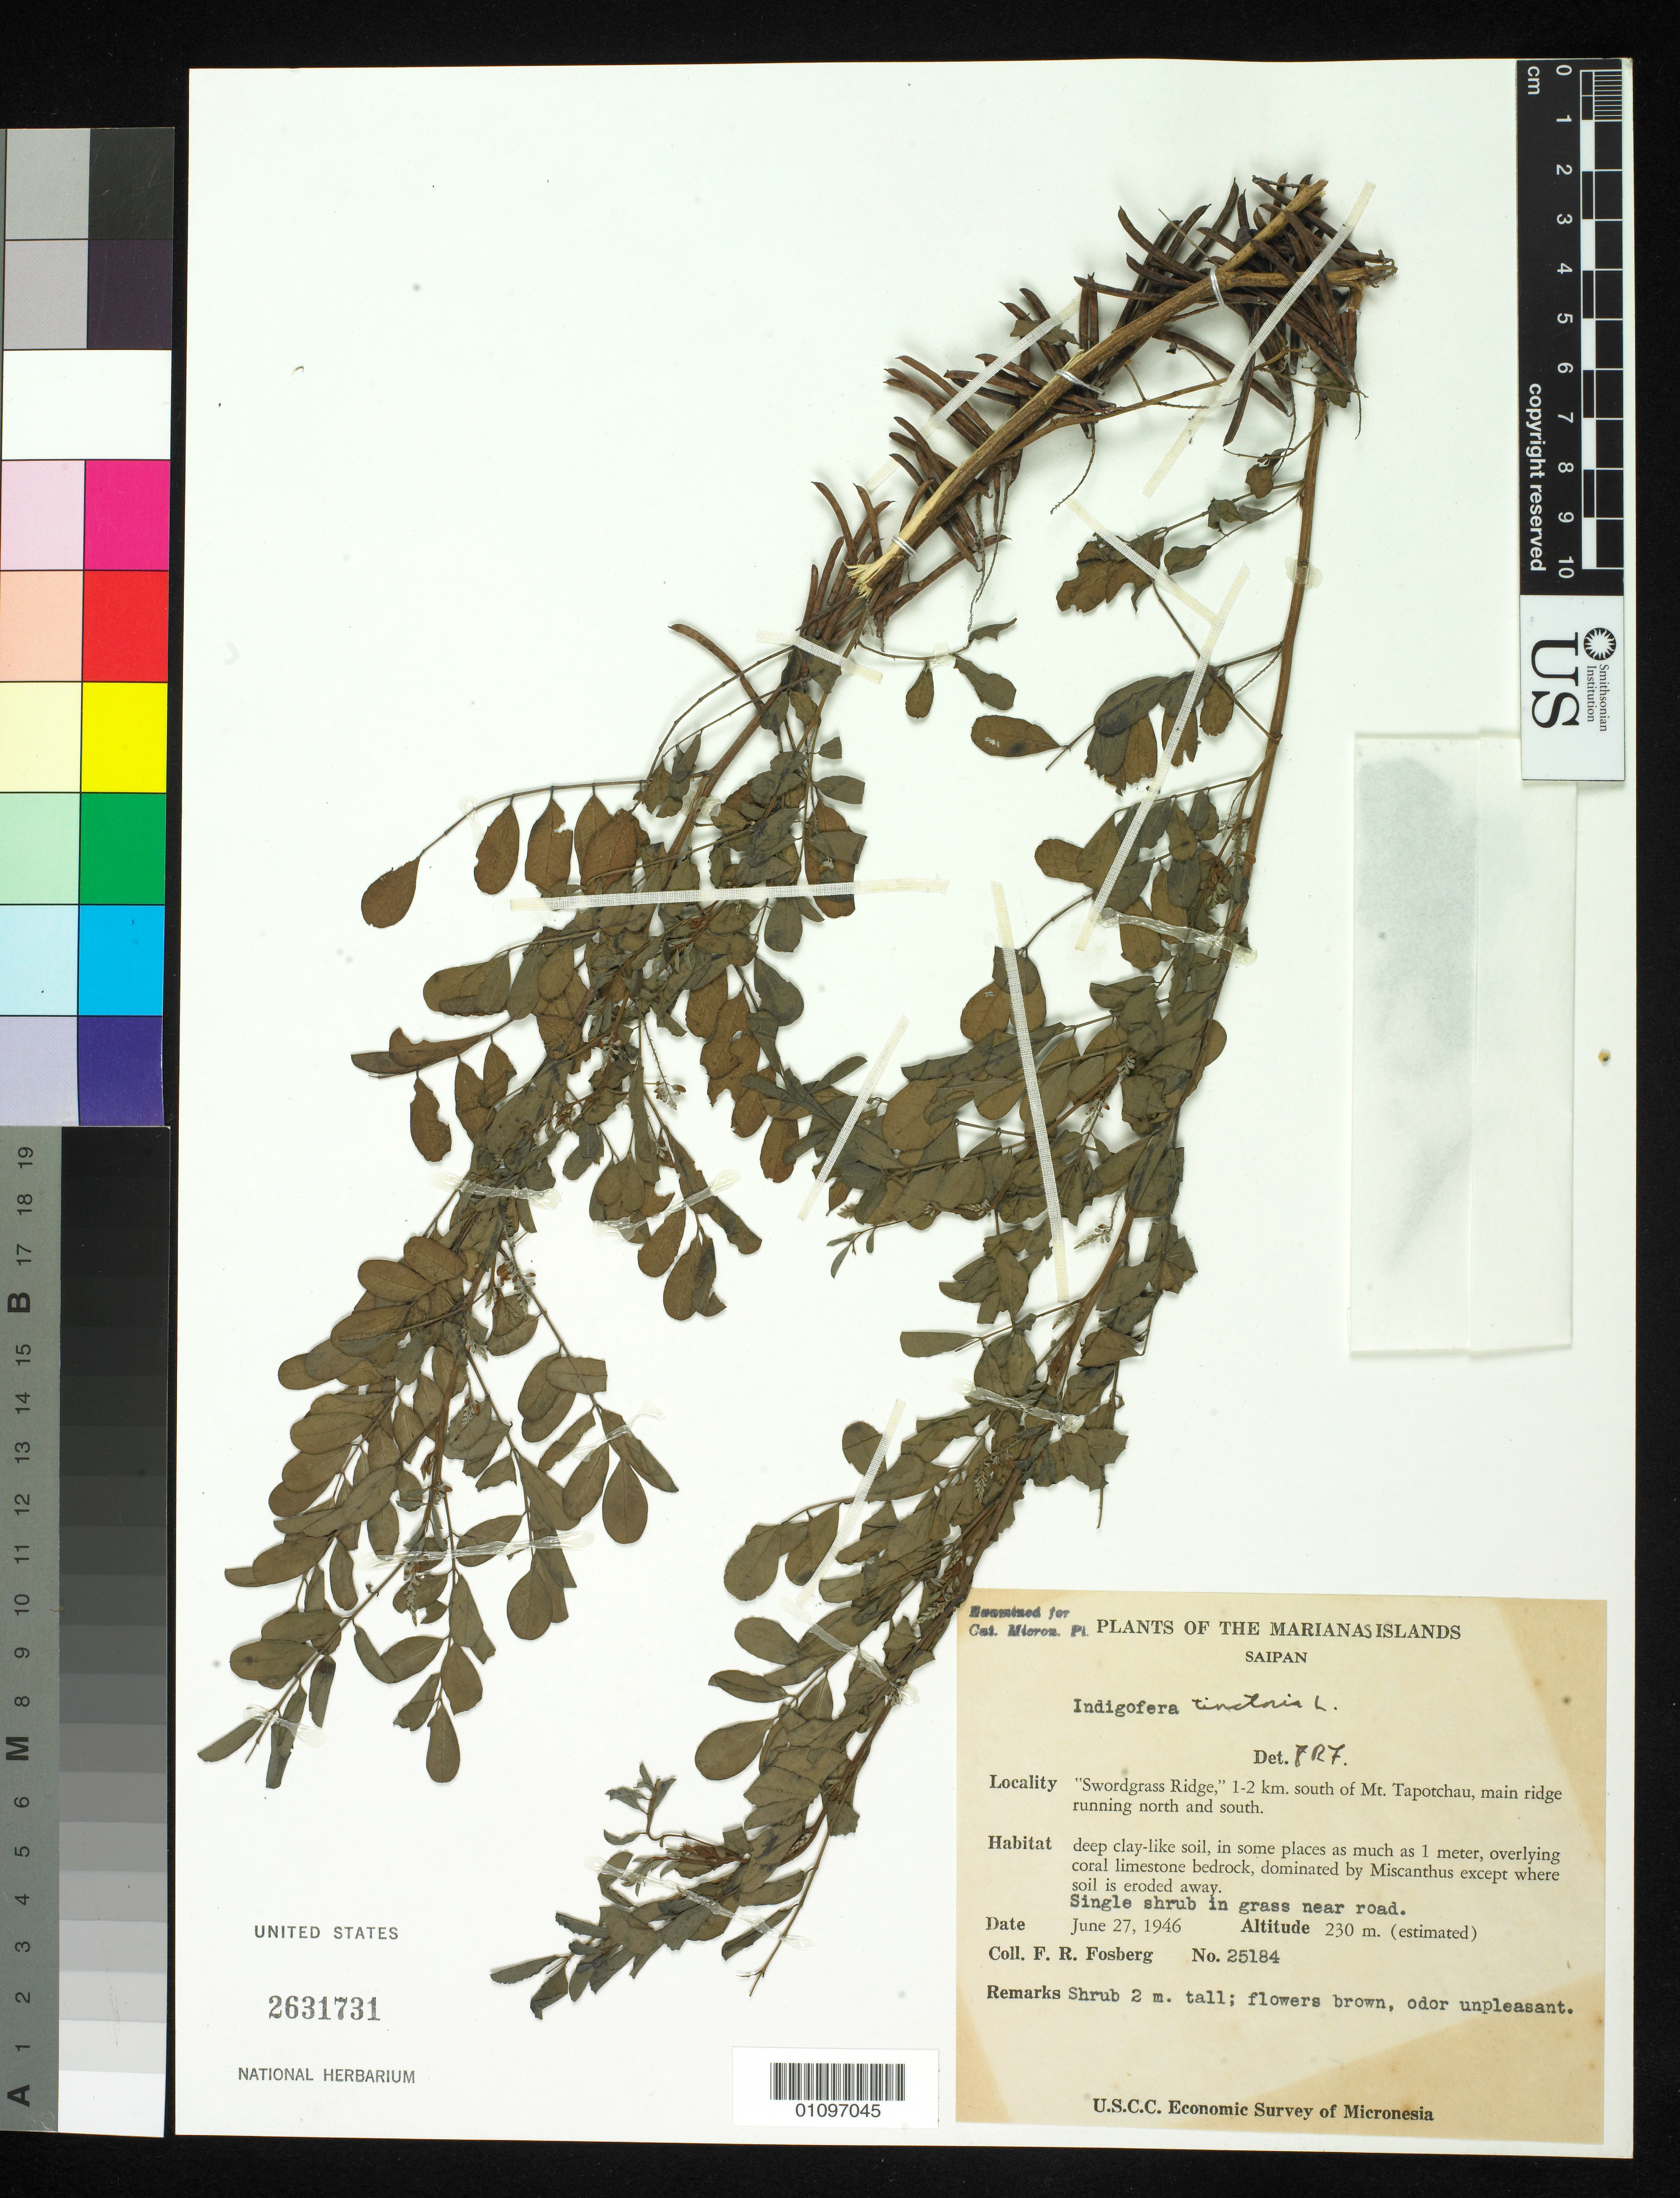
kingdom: Plantae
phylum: Tracheophyta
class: Magnoliopsida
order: Fabales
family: Fabaceae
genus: Indigofera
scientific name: Indigofera tinctoria sensu Naves non L.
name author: Naves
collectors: F. R. Fosberg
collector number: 25184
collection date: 1946-06-27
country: Northern Mariana Islands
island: Saipan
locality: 1-2 km. south of Mt. Tapotchau, main ridge running north and south.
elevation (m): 230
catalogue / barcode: US 2631731